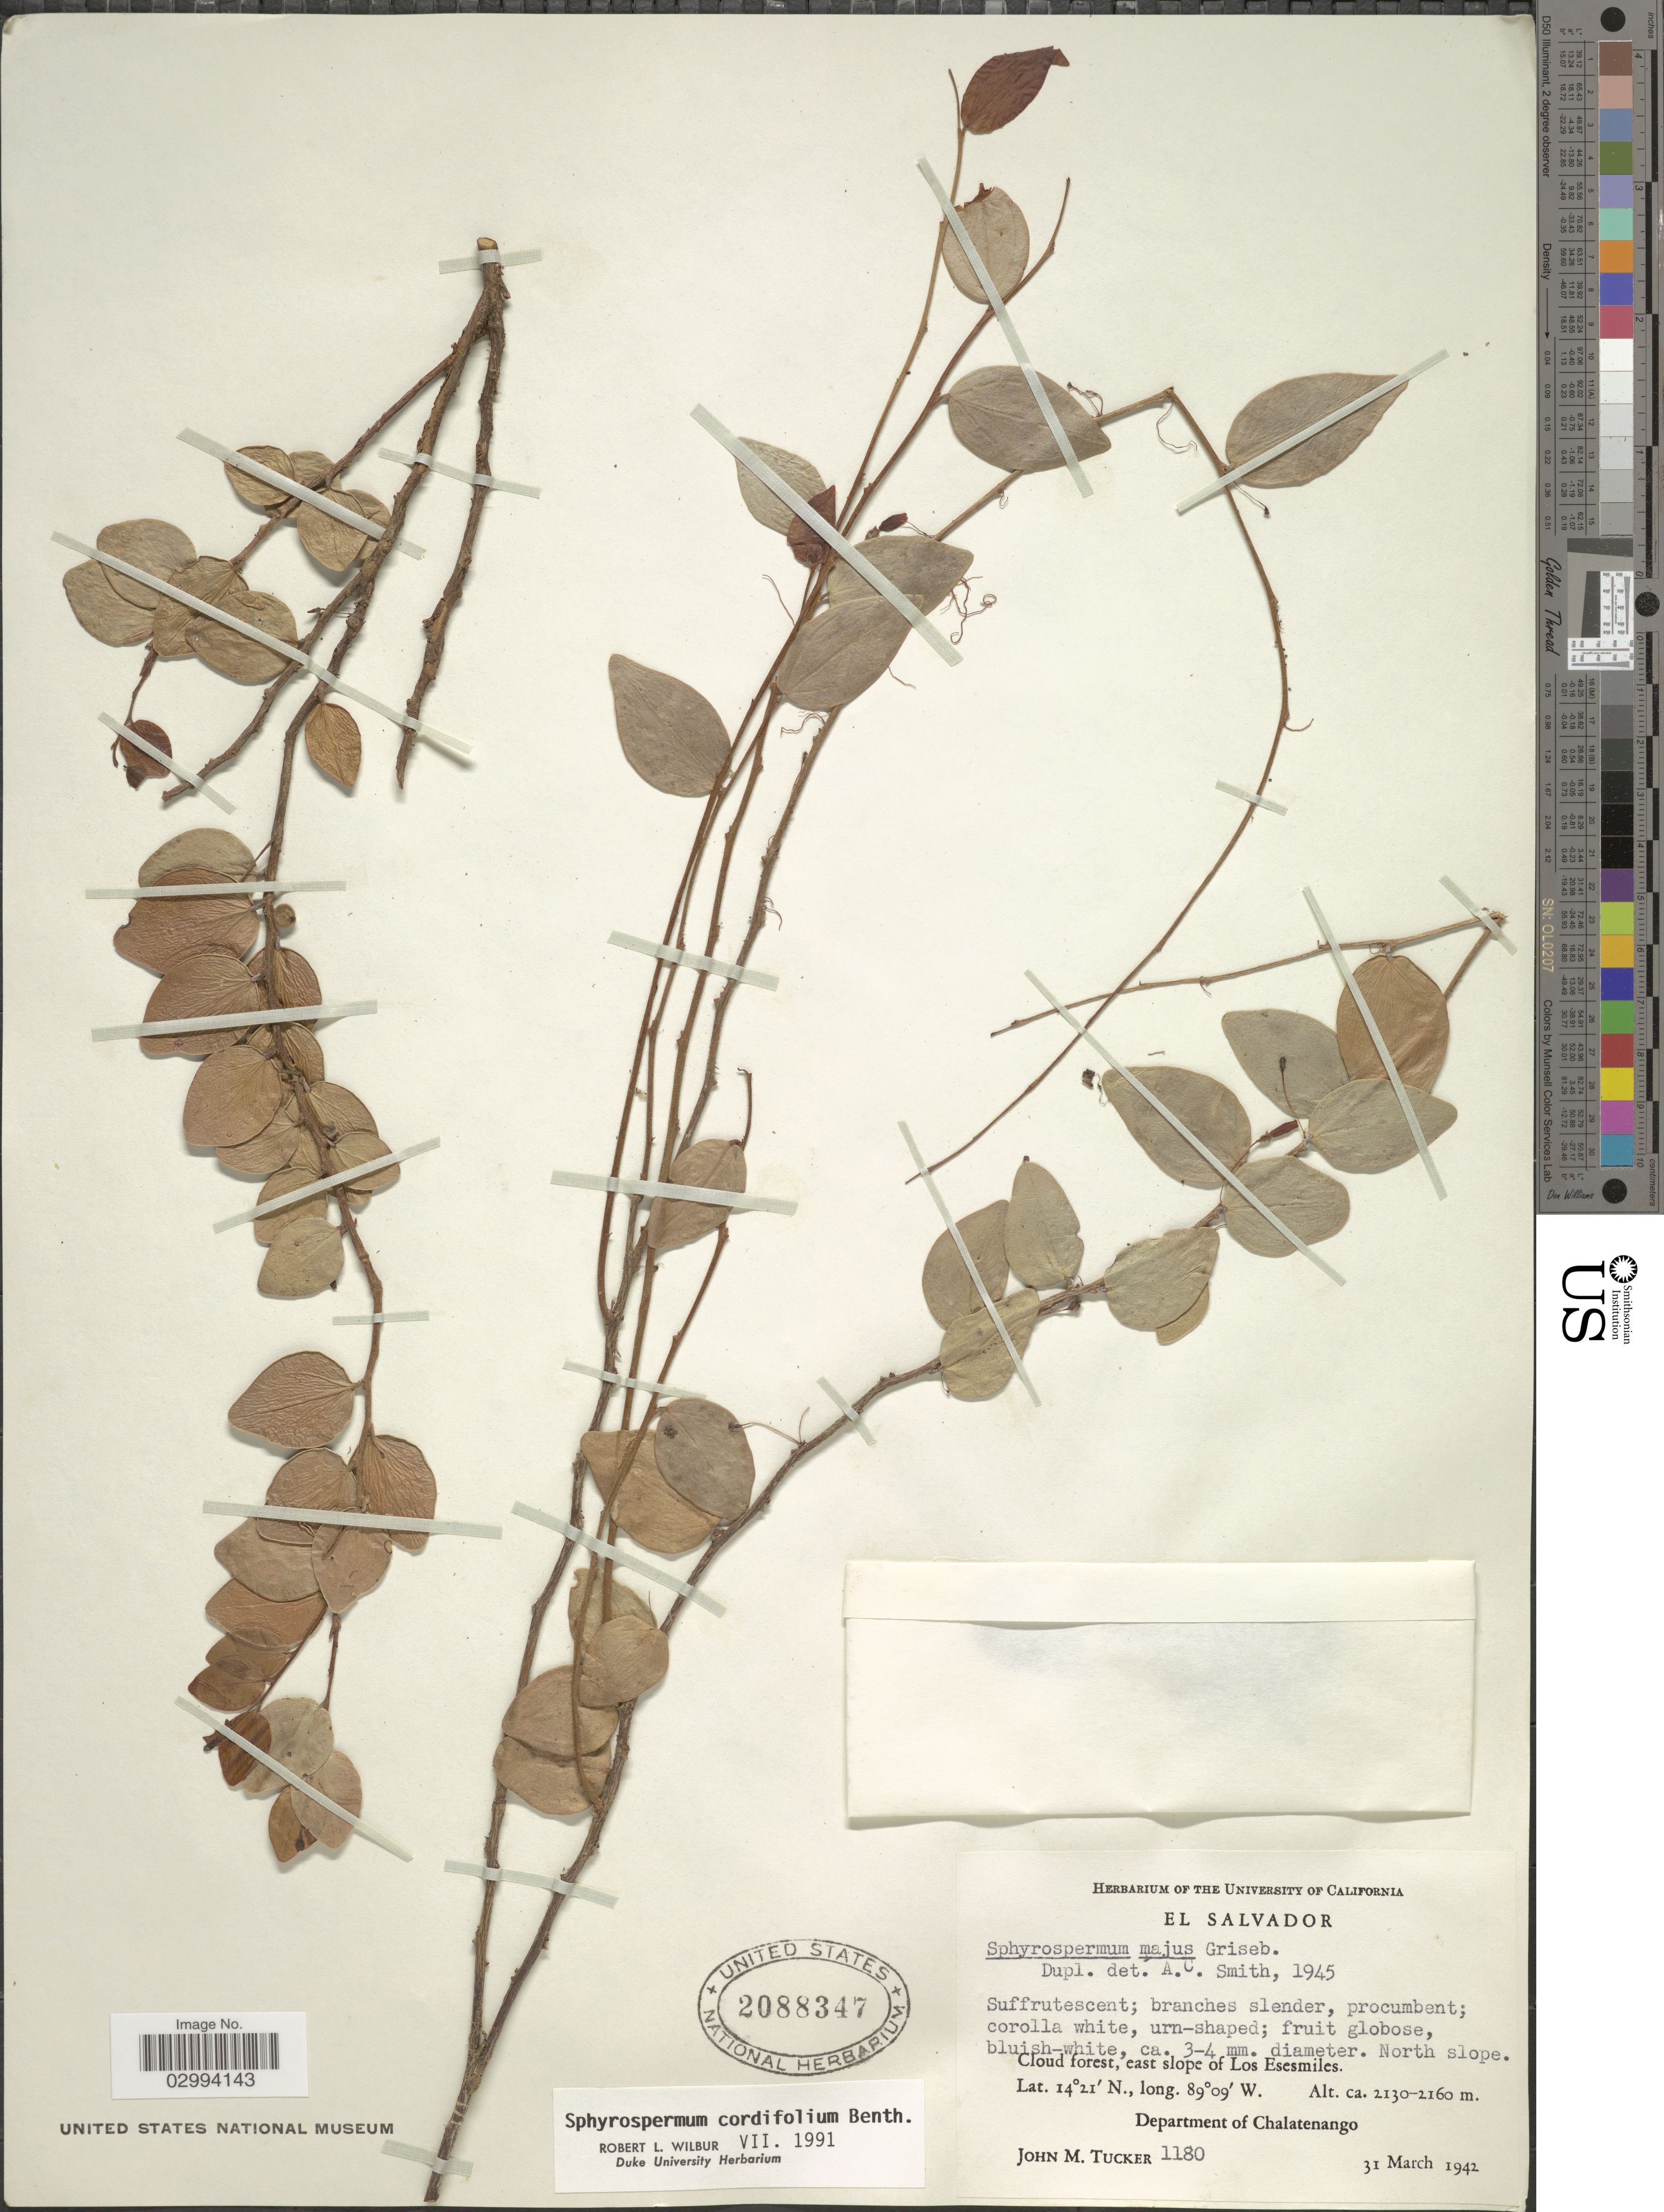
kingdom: Plantae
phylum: Tracheophyta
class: Magnoliopsida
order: Ericales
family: Ericaceae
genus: Sphyrospermum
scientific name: Sphyrospermum cordifolium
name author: Benth.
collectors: J. M. Tucker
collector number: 1180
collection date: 1942-03-31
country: El Salvador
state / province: Chalatenango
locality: North slope. Cloud forest, east slope of Los Esesmiles. Department of Chalatenango.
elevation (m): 2130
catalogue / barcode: US 2088347